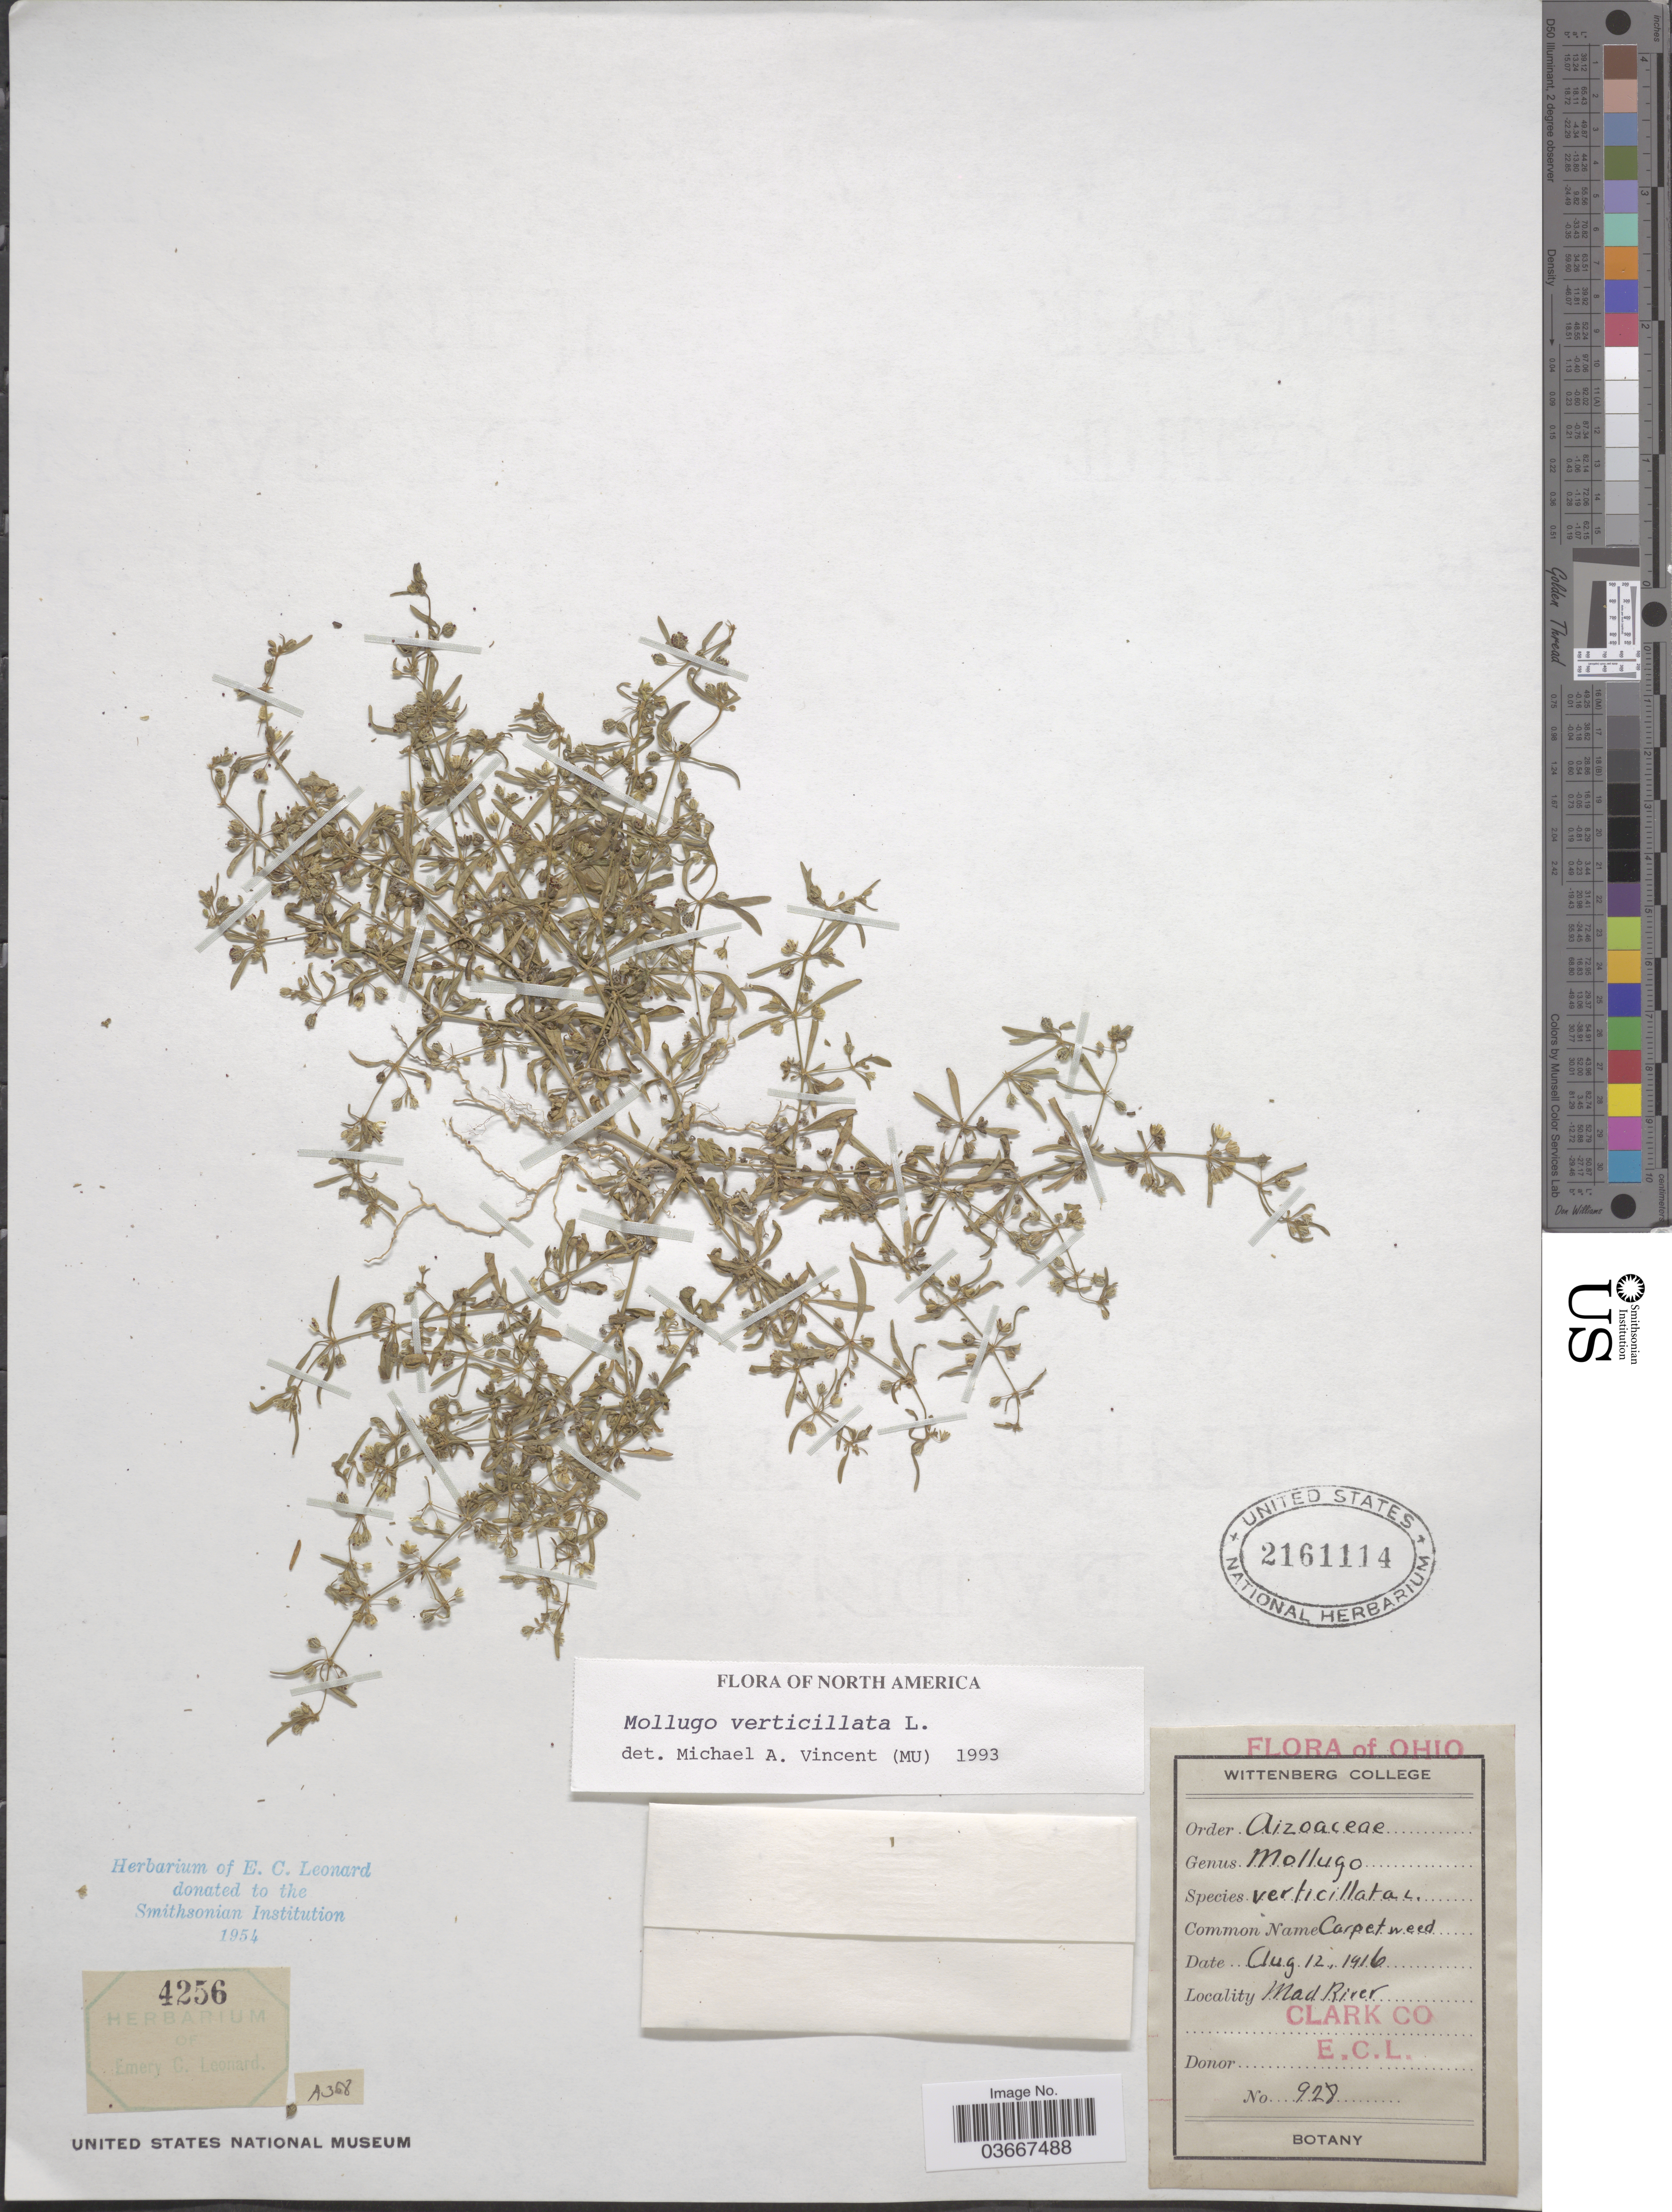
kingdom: Plantae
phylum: Tracheophyta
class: Magnoliopsida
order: Caryophyllales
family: Molluginaceae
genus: Mollugo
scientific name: Mollugo verticillata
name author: L.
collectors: E. C. Leonard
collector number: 928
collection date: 1916-08-12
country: United States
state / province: Ohio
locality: Mad River, Clark Co.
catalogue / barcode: US 2161114